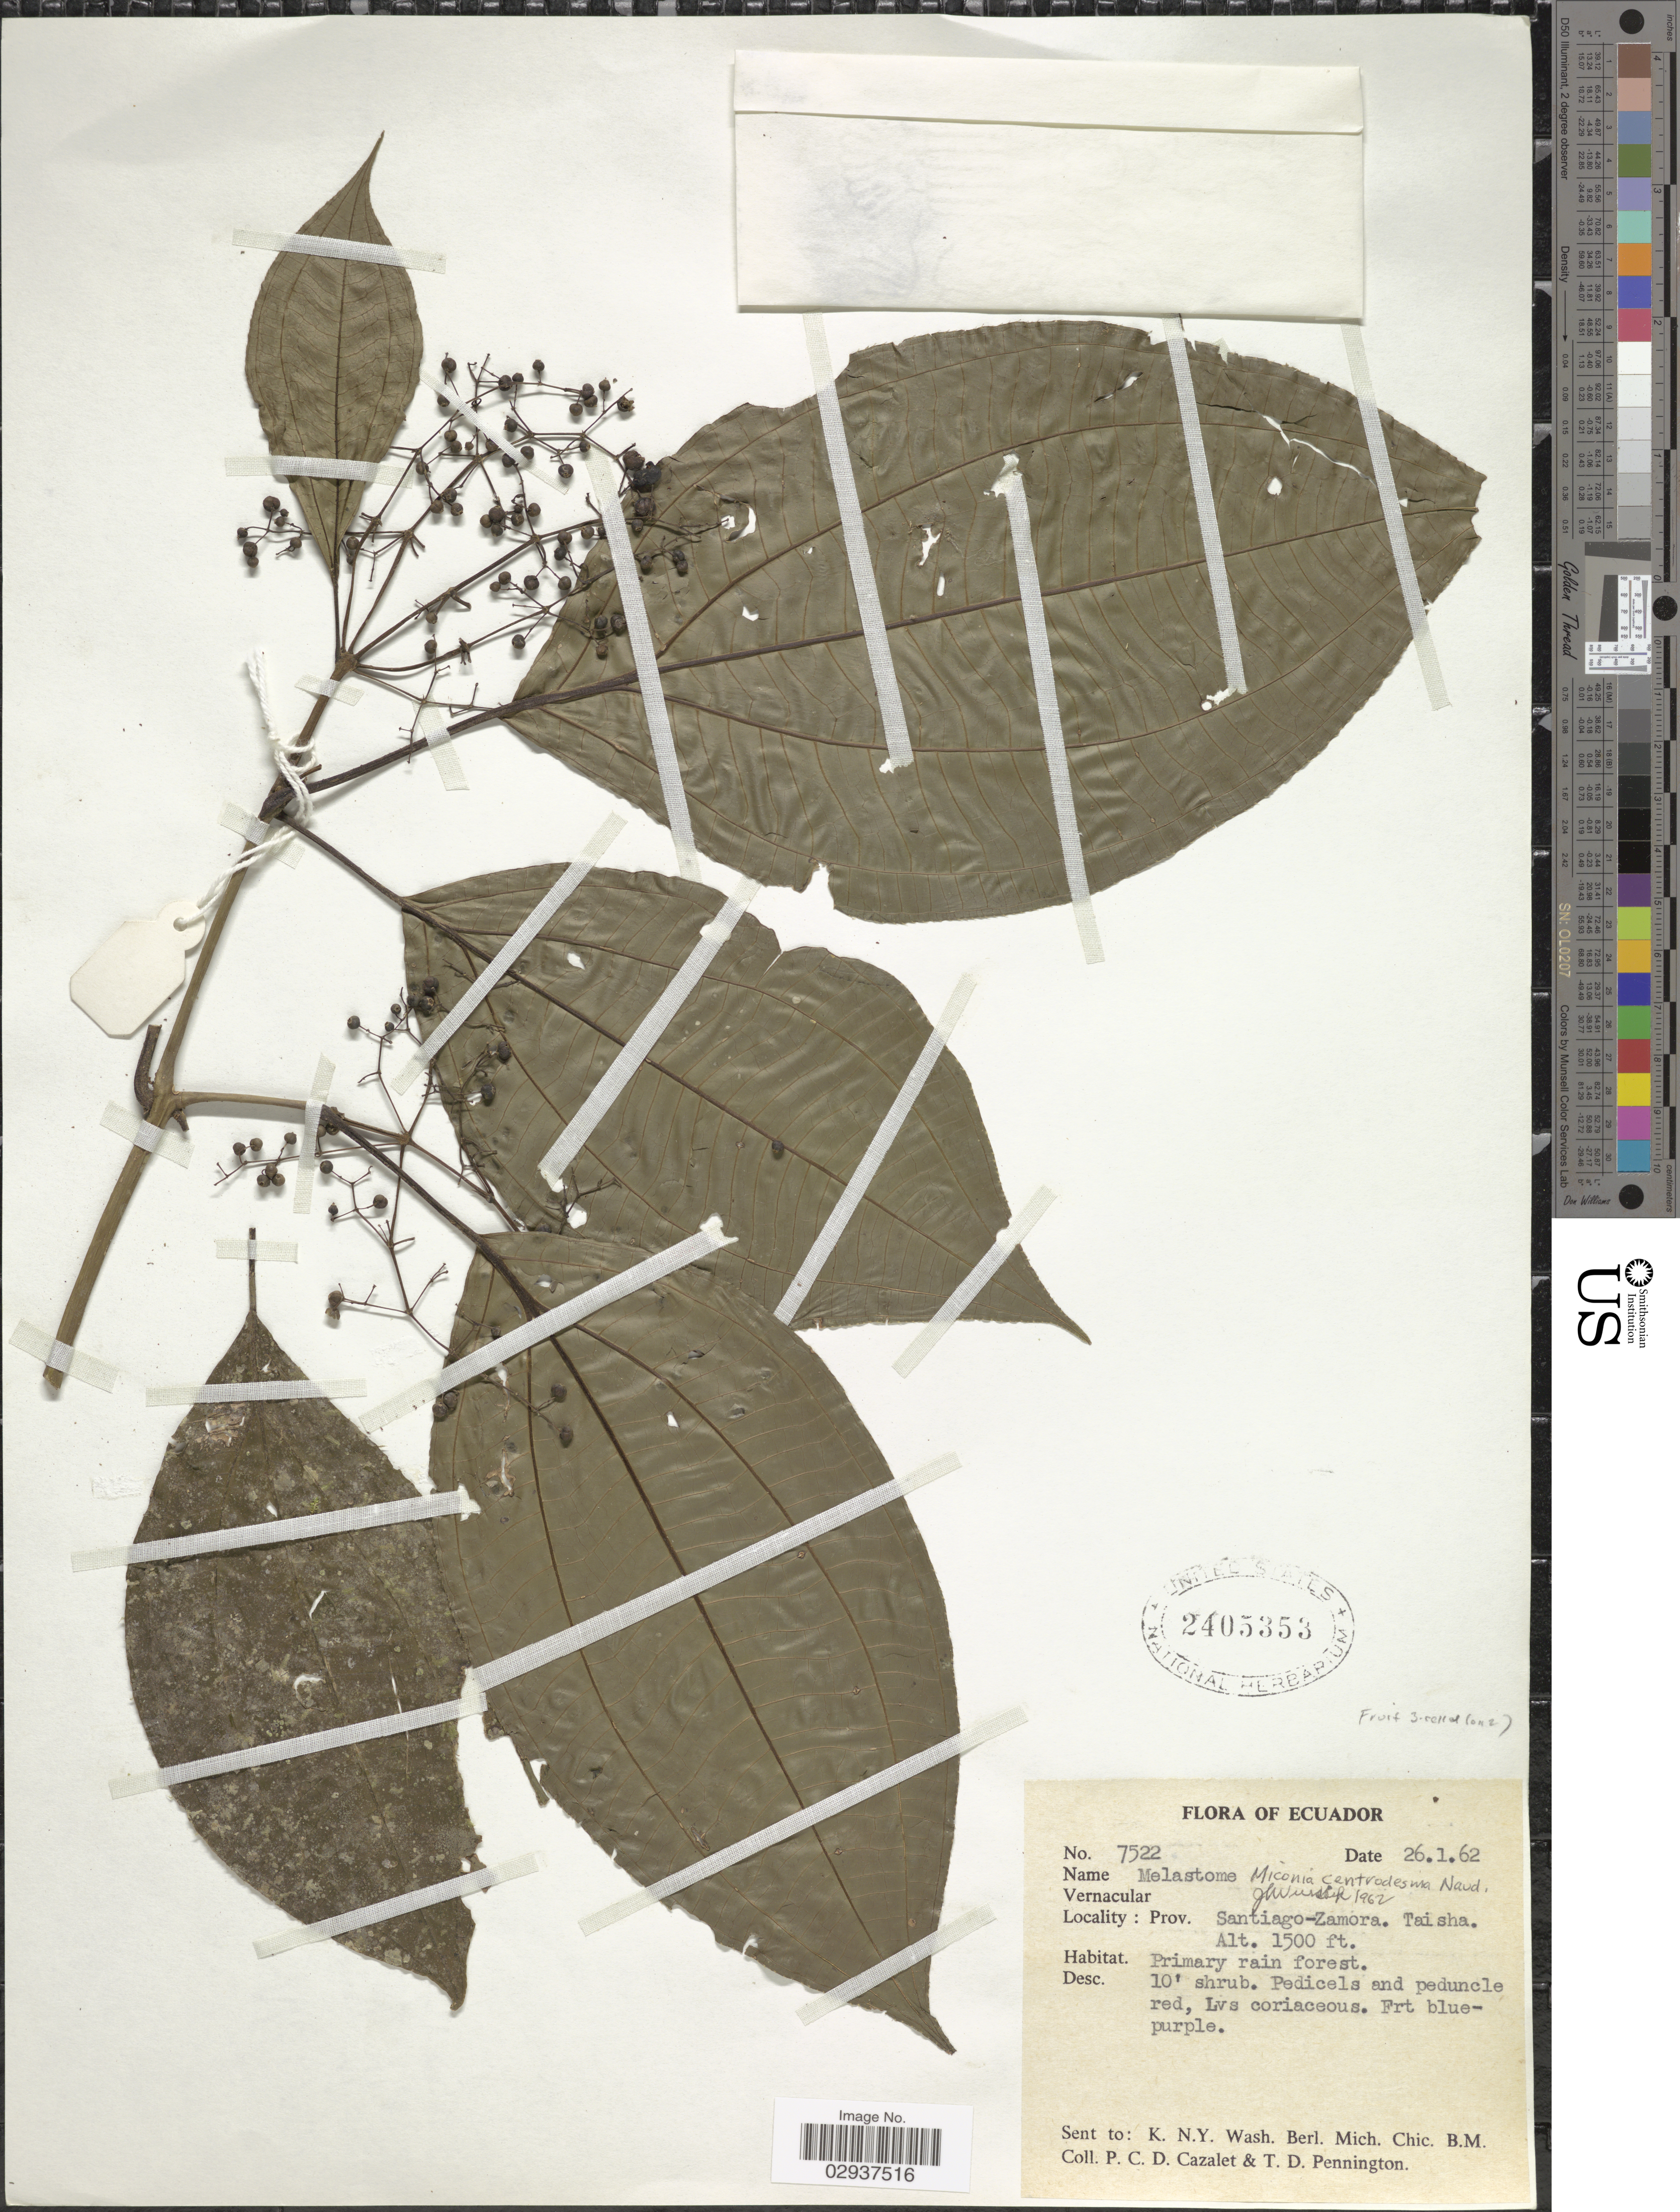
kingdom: Plantae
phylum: Tracheophyta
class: Magnoliopsida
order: Myrtales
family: Melastomataceae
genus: Miconia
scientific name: Miconia centrodesma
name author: Naudin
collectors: P. C. D. Cazalet & T. D. Pennington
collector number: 7522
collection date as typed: Transcribed d/m/y: 26/1/62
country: Ecuador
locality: Prov. Santiago-Zamora. Taisha.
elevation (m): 457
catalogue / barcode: US 2405353